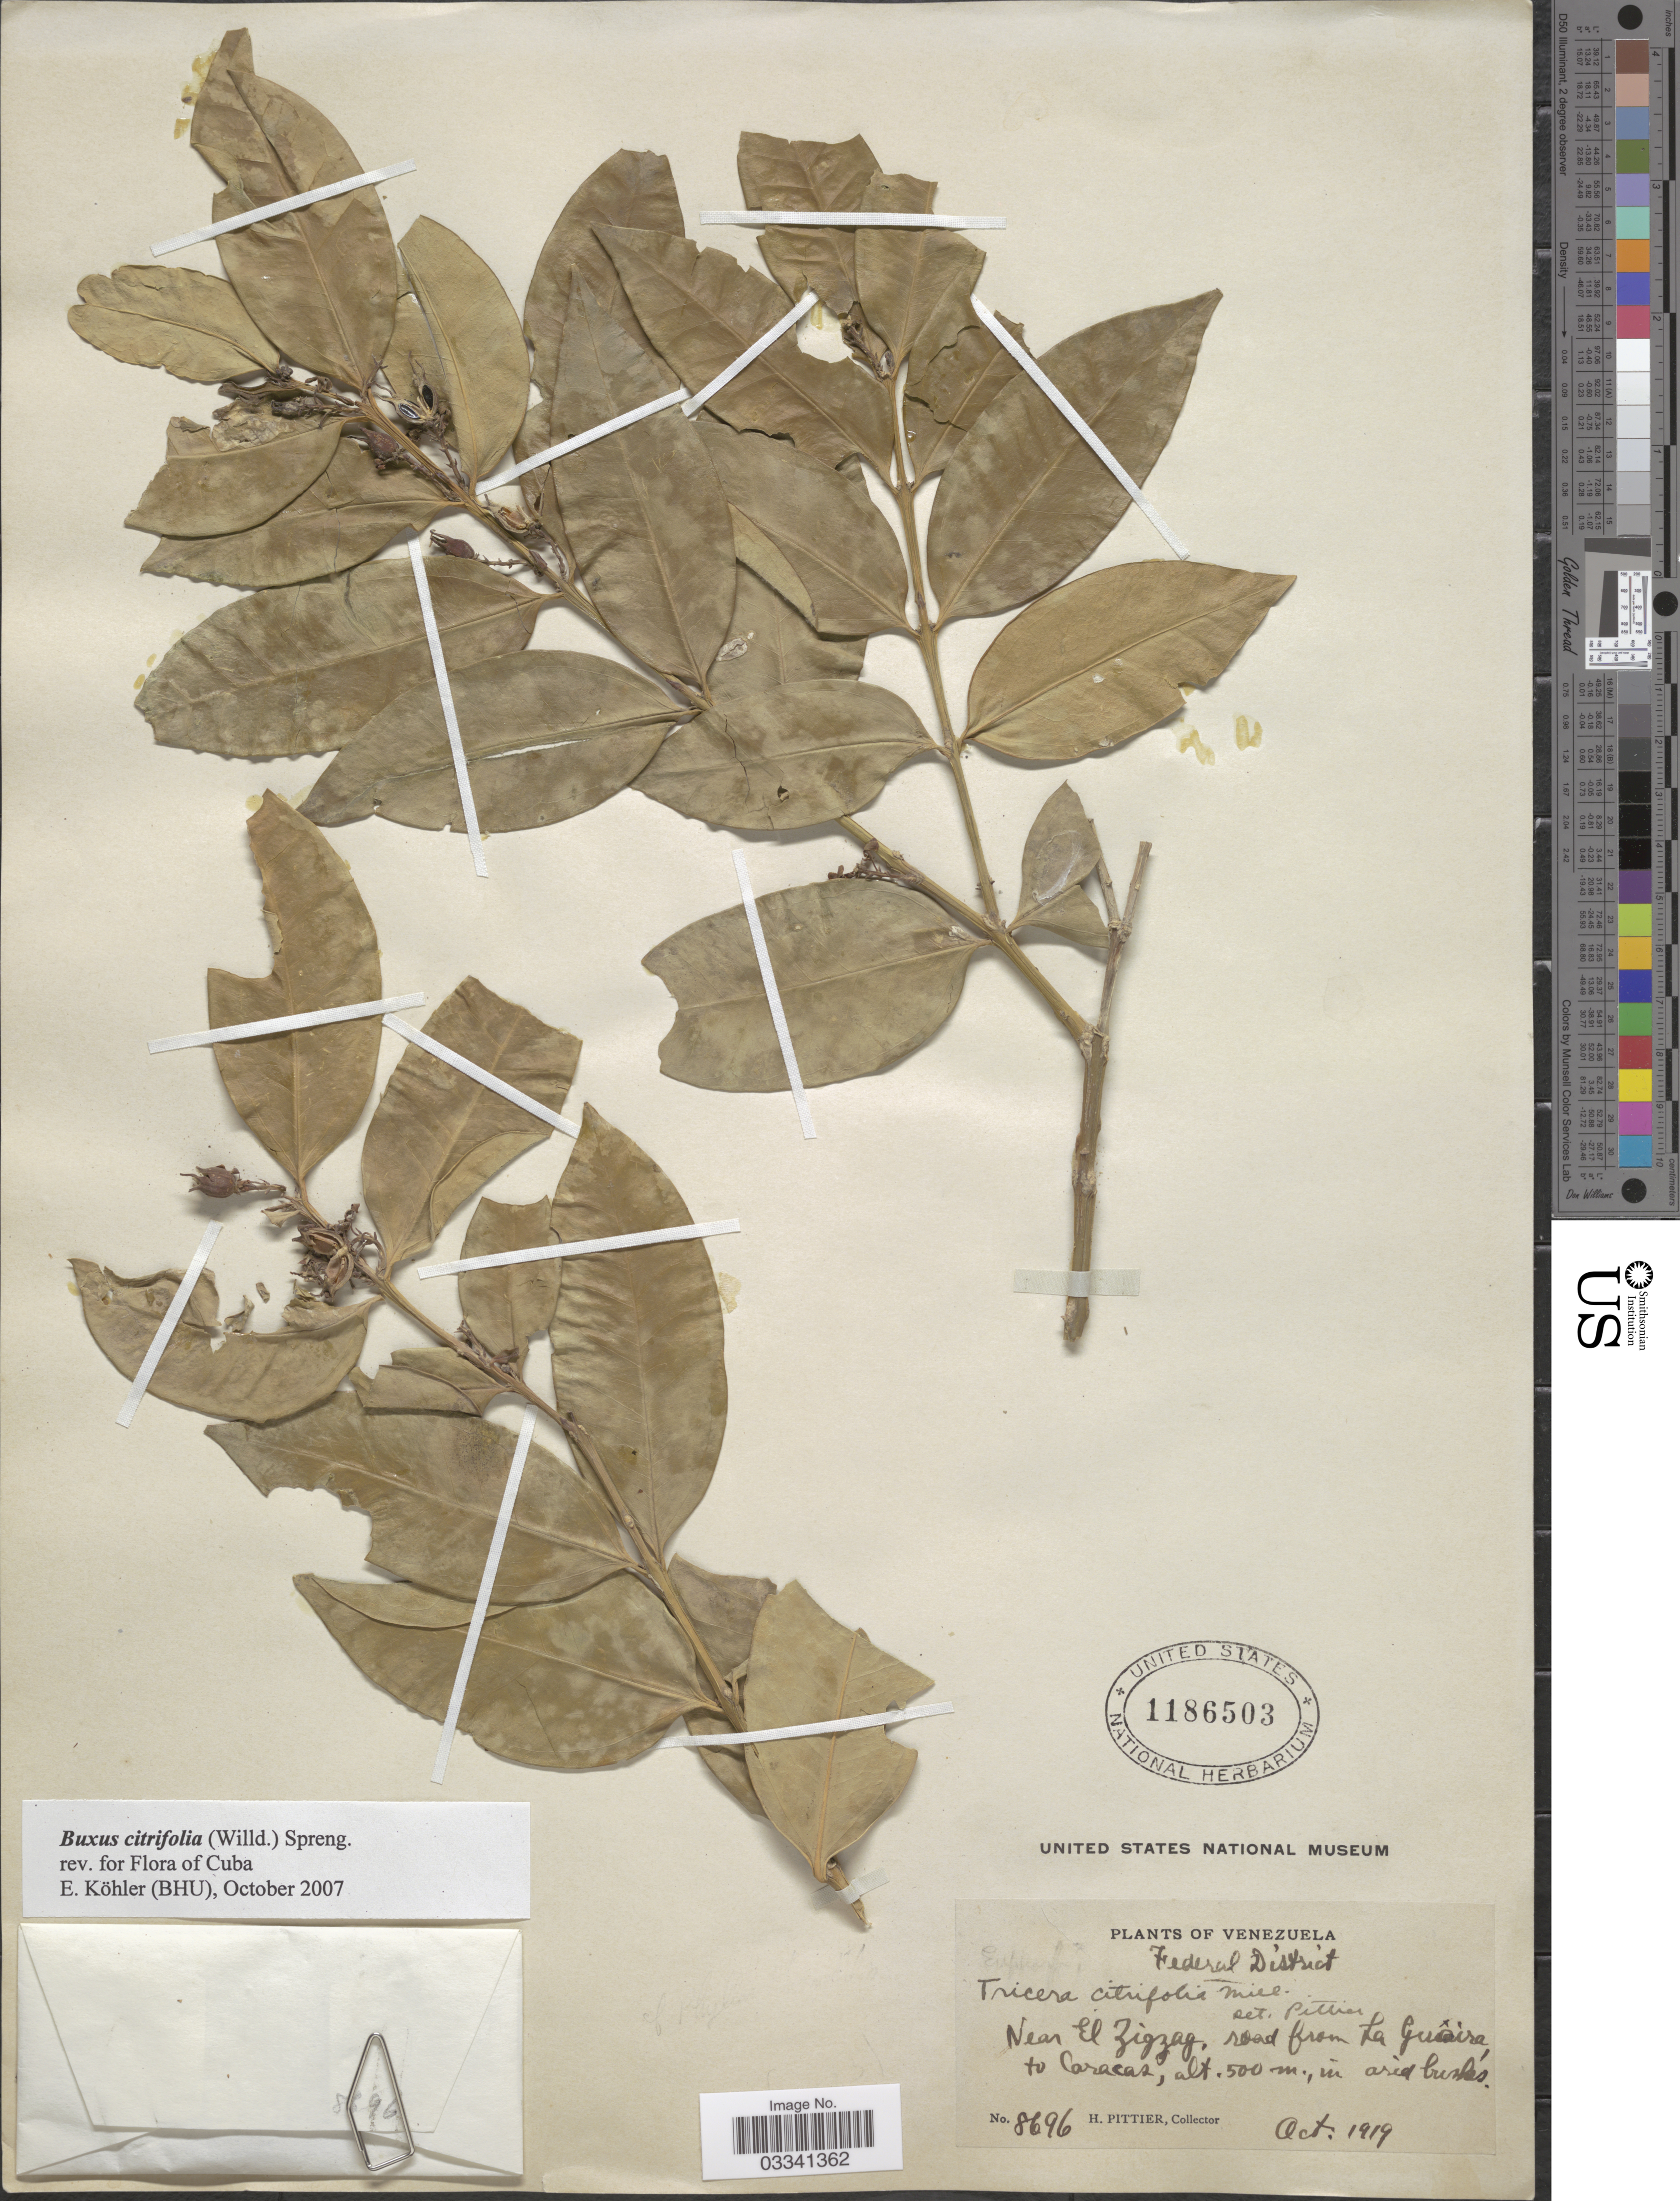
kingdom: Plantae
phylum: Tracheophyta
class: Magnoliopsida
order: Buxales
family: Buxaceae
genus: Buxus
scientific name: Buxus citrifolia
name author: (Willd.) Spreng.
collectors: H. F. Pittier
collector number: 8696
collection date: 1919-10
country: Venezuela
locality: Federal District. Near El Zigzag, road from La Guaira to Caracas.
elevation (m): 500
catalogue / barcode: US 1186503